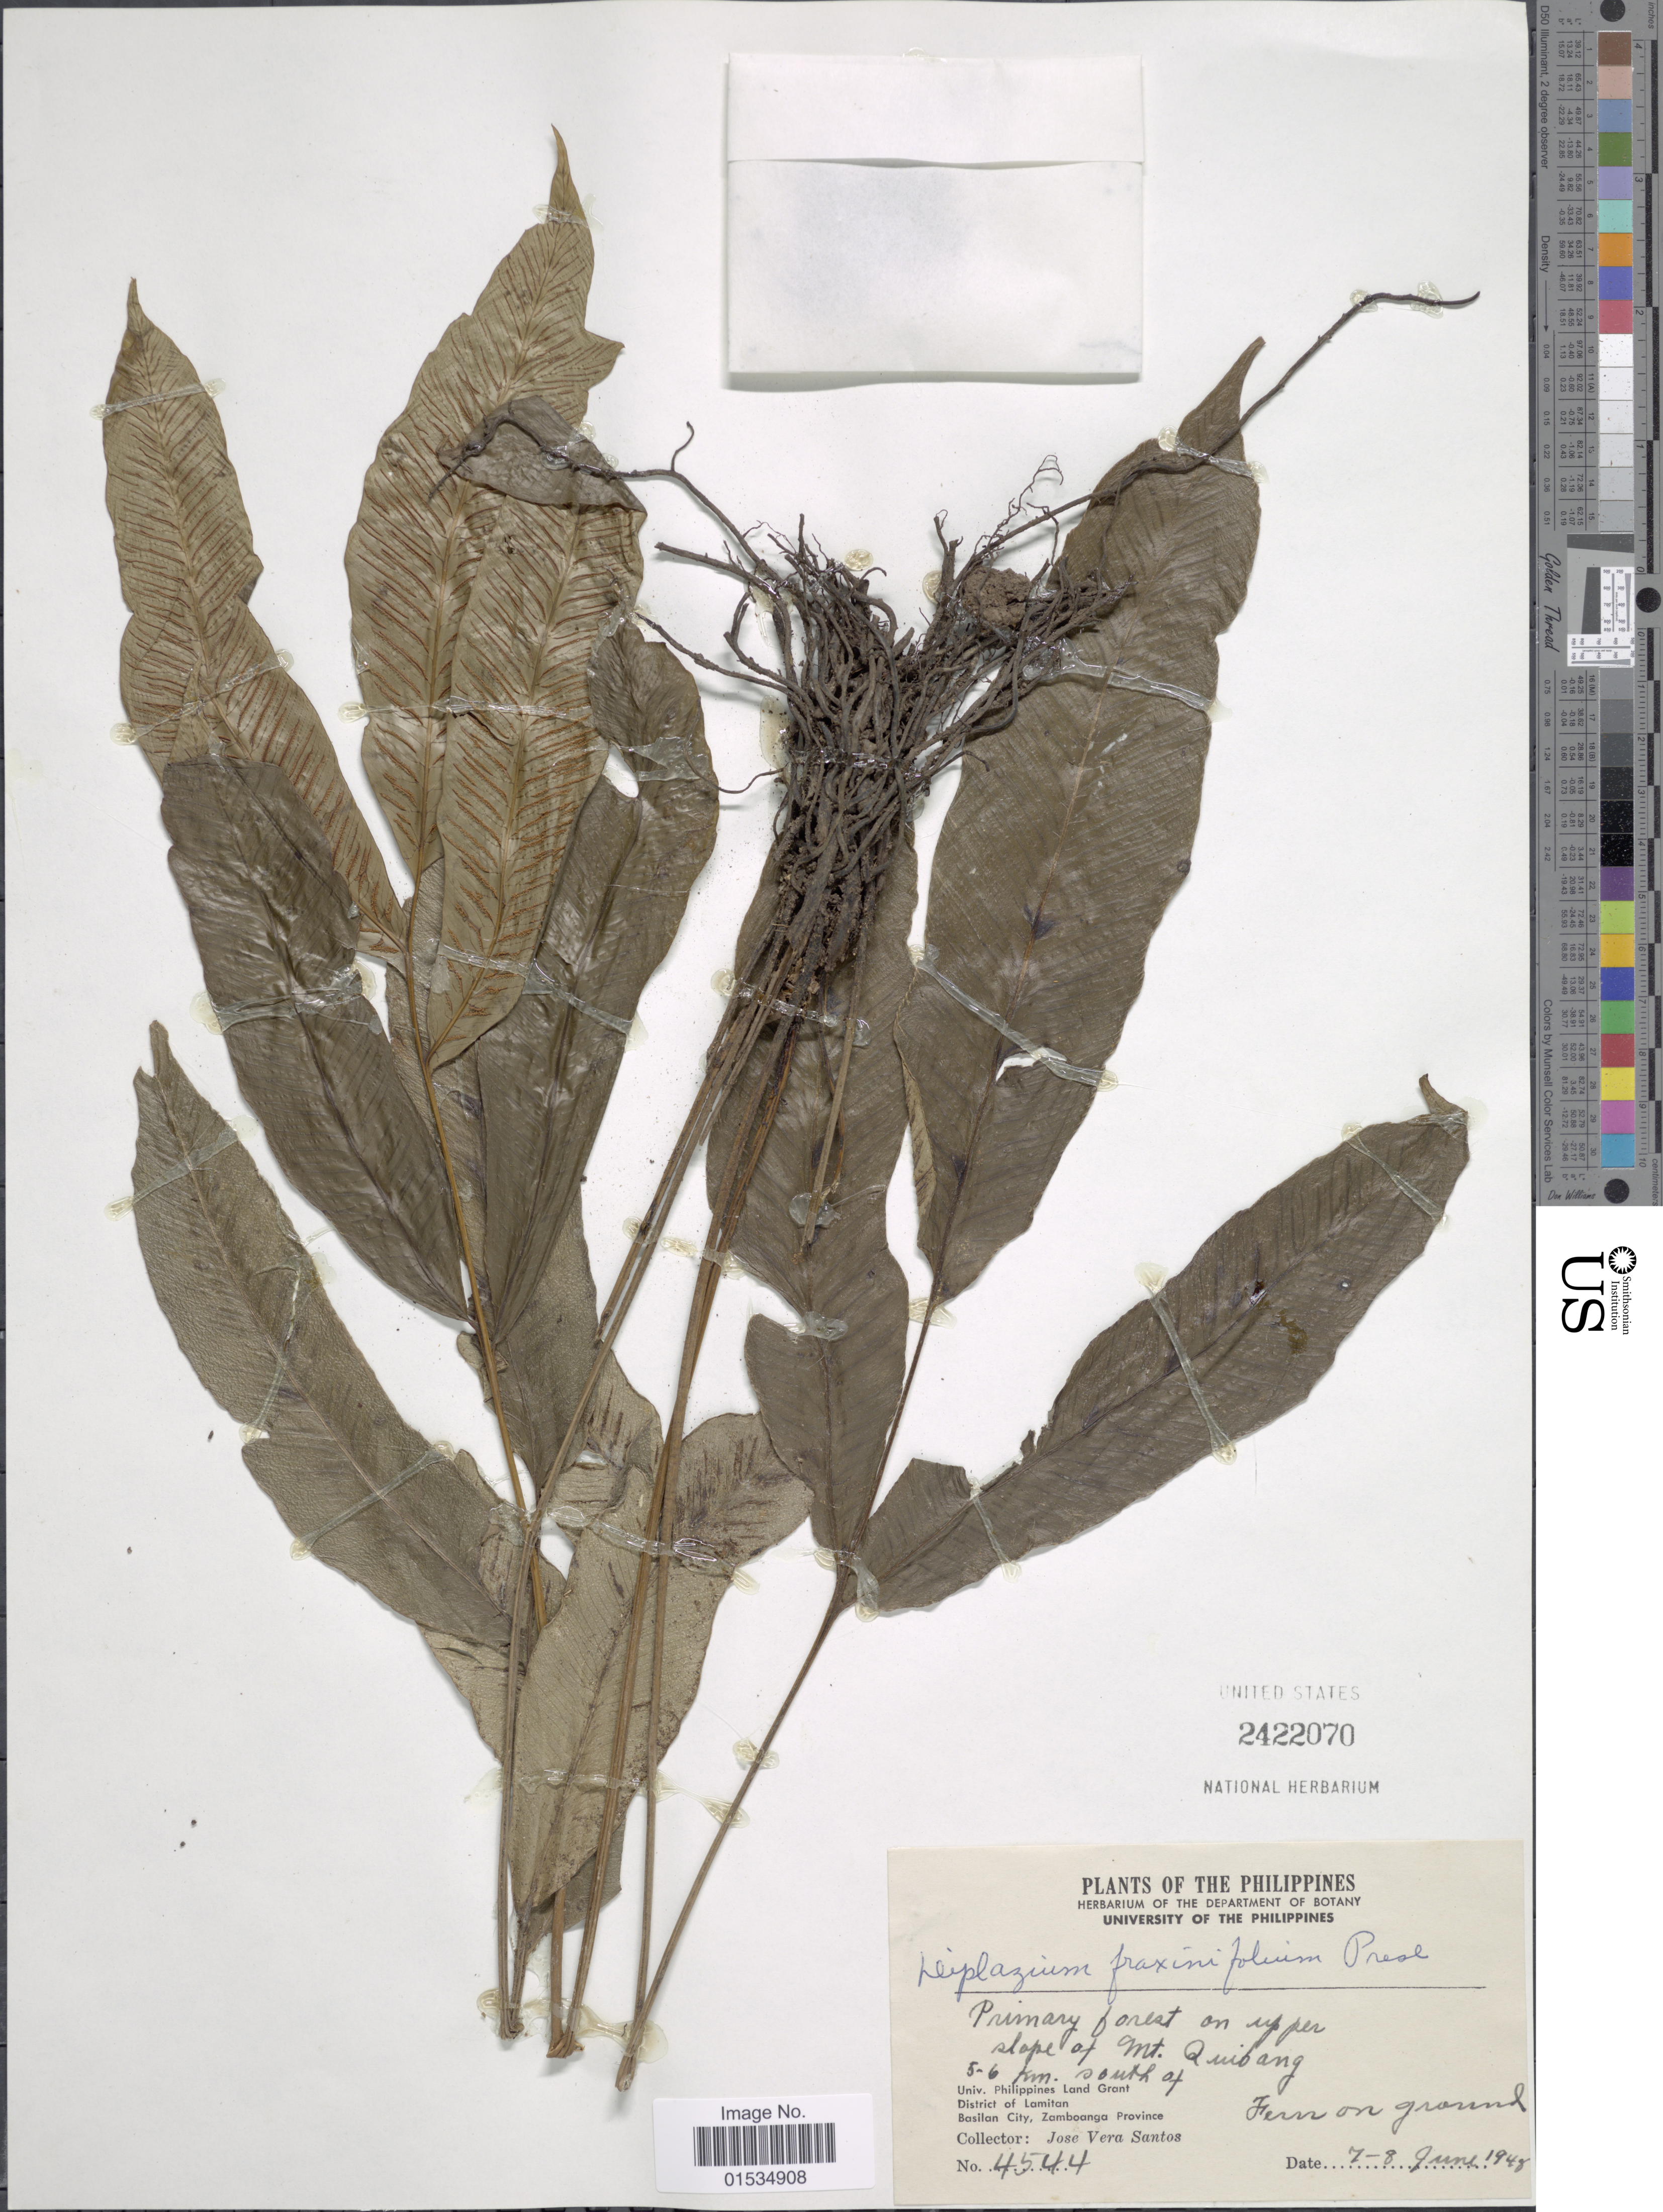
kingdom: Plantae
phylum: Tracheophyta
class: Polypodiopsida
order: Polypodiales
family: Athyriaceae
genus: Diplazium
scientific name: Diplazium fraxinifolium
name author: C. Presl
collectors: J. V. Santos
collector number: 4544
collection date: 1949-06-07/1949-06-08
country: Philippines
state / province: Zamboanga Peninsula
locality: Primary forest on upper slope at Mt. Quibang, 5-6 km south of Univ. Philippines Land Grant, District of Lamitan, Basilan City, Zamboanga Province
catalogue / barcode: US 2422070